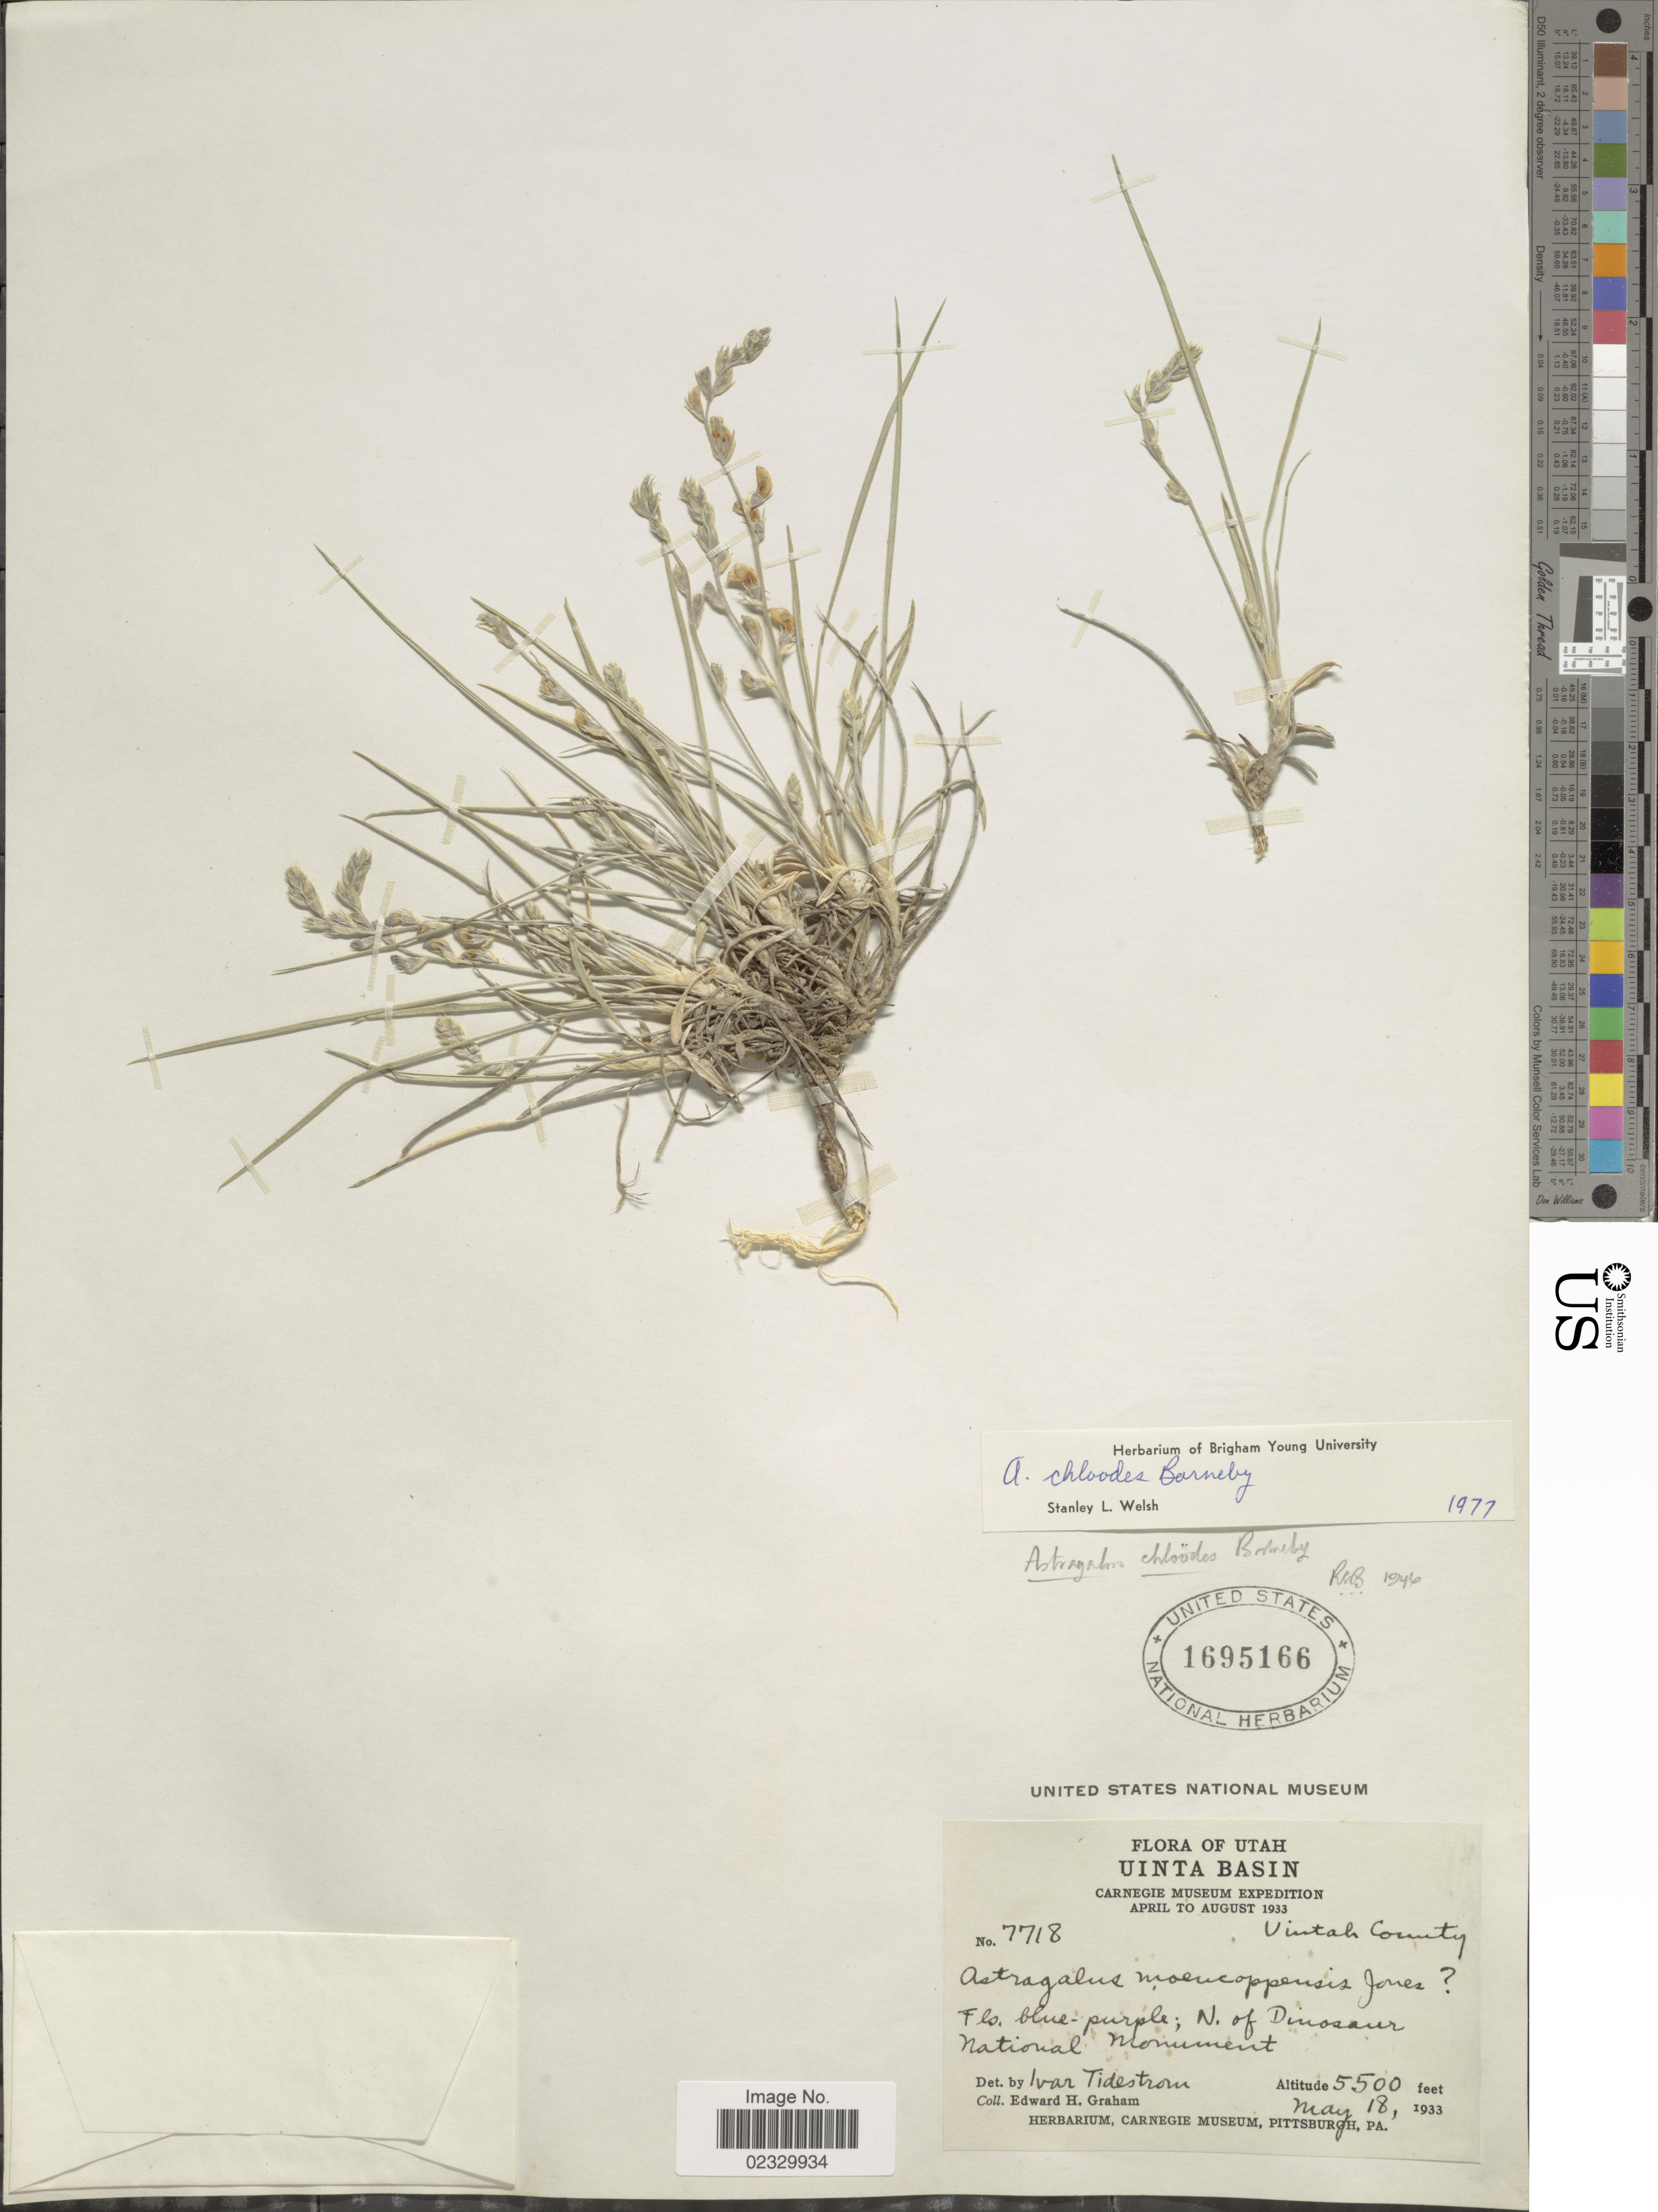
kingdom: Plantae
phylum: Tracheophyta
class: Magnoliopsida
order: Fabales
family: Fabaceae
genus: Astragalus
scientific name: Astragalus chloodes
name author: Barneby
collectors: E. H. Graham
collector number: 7718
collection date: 1933-05-18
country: United States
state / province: Utah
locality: Uinta Basin, Uintah County. N. of Dinosaur National Monument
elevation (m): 1676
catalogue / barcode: US 1695166